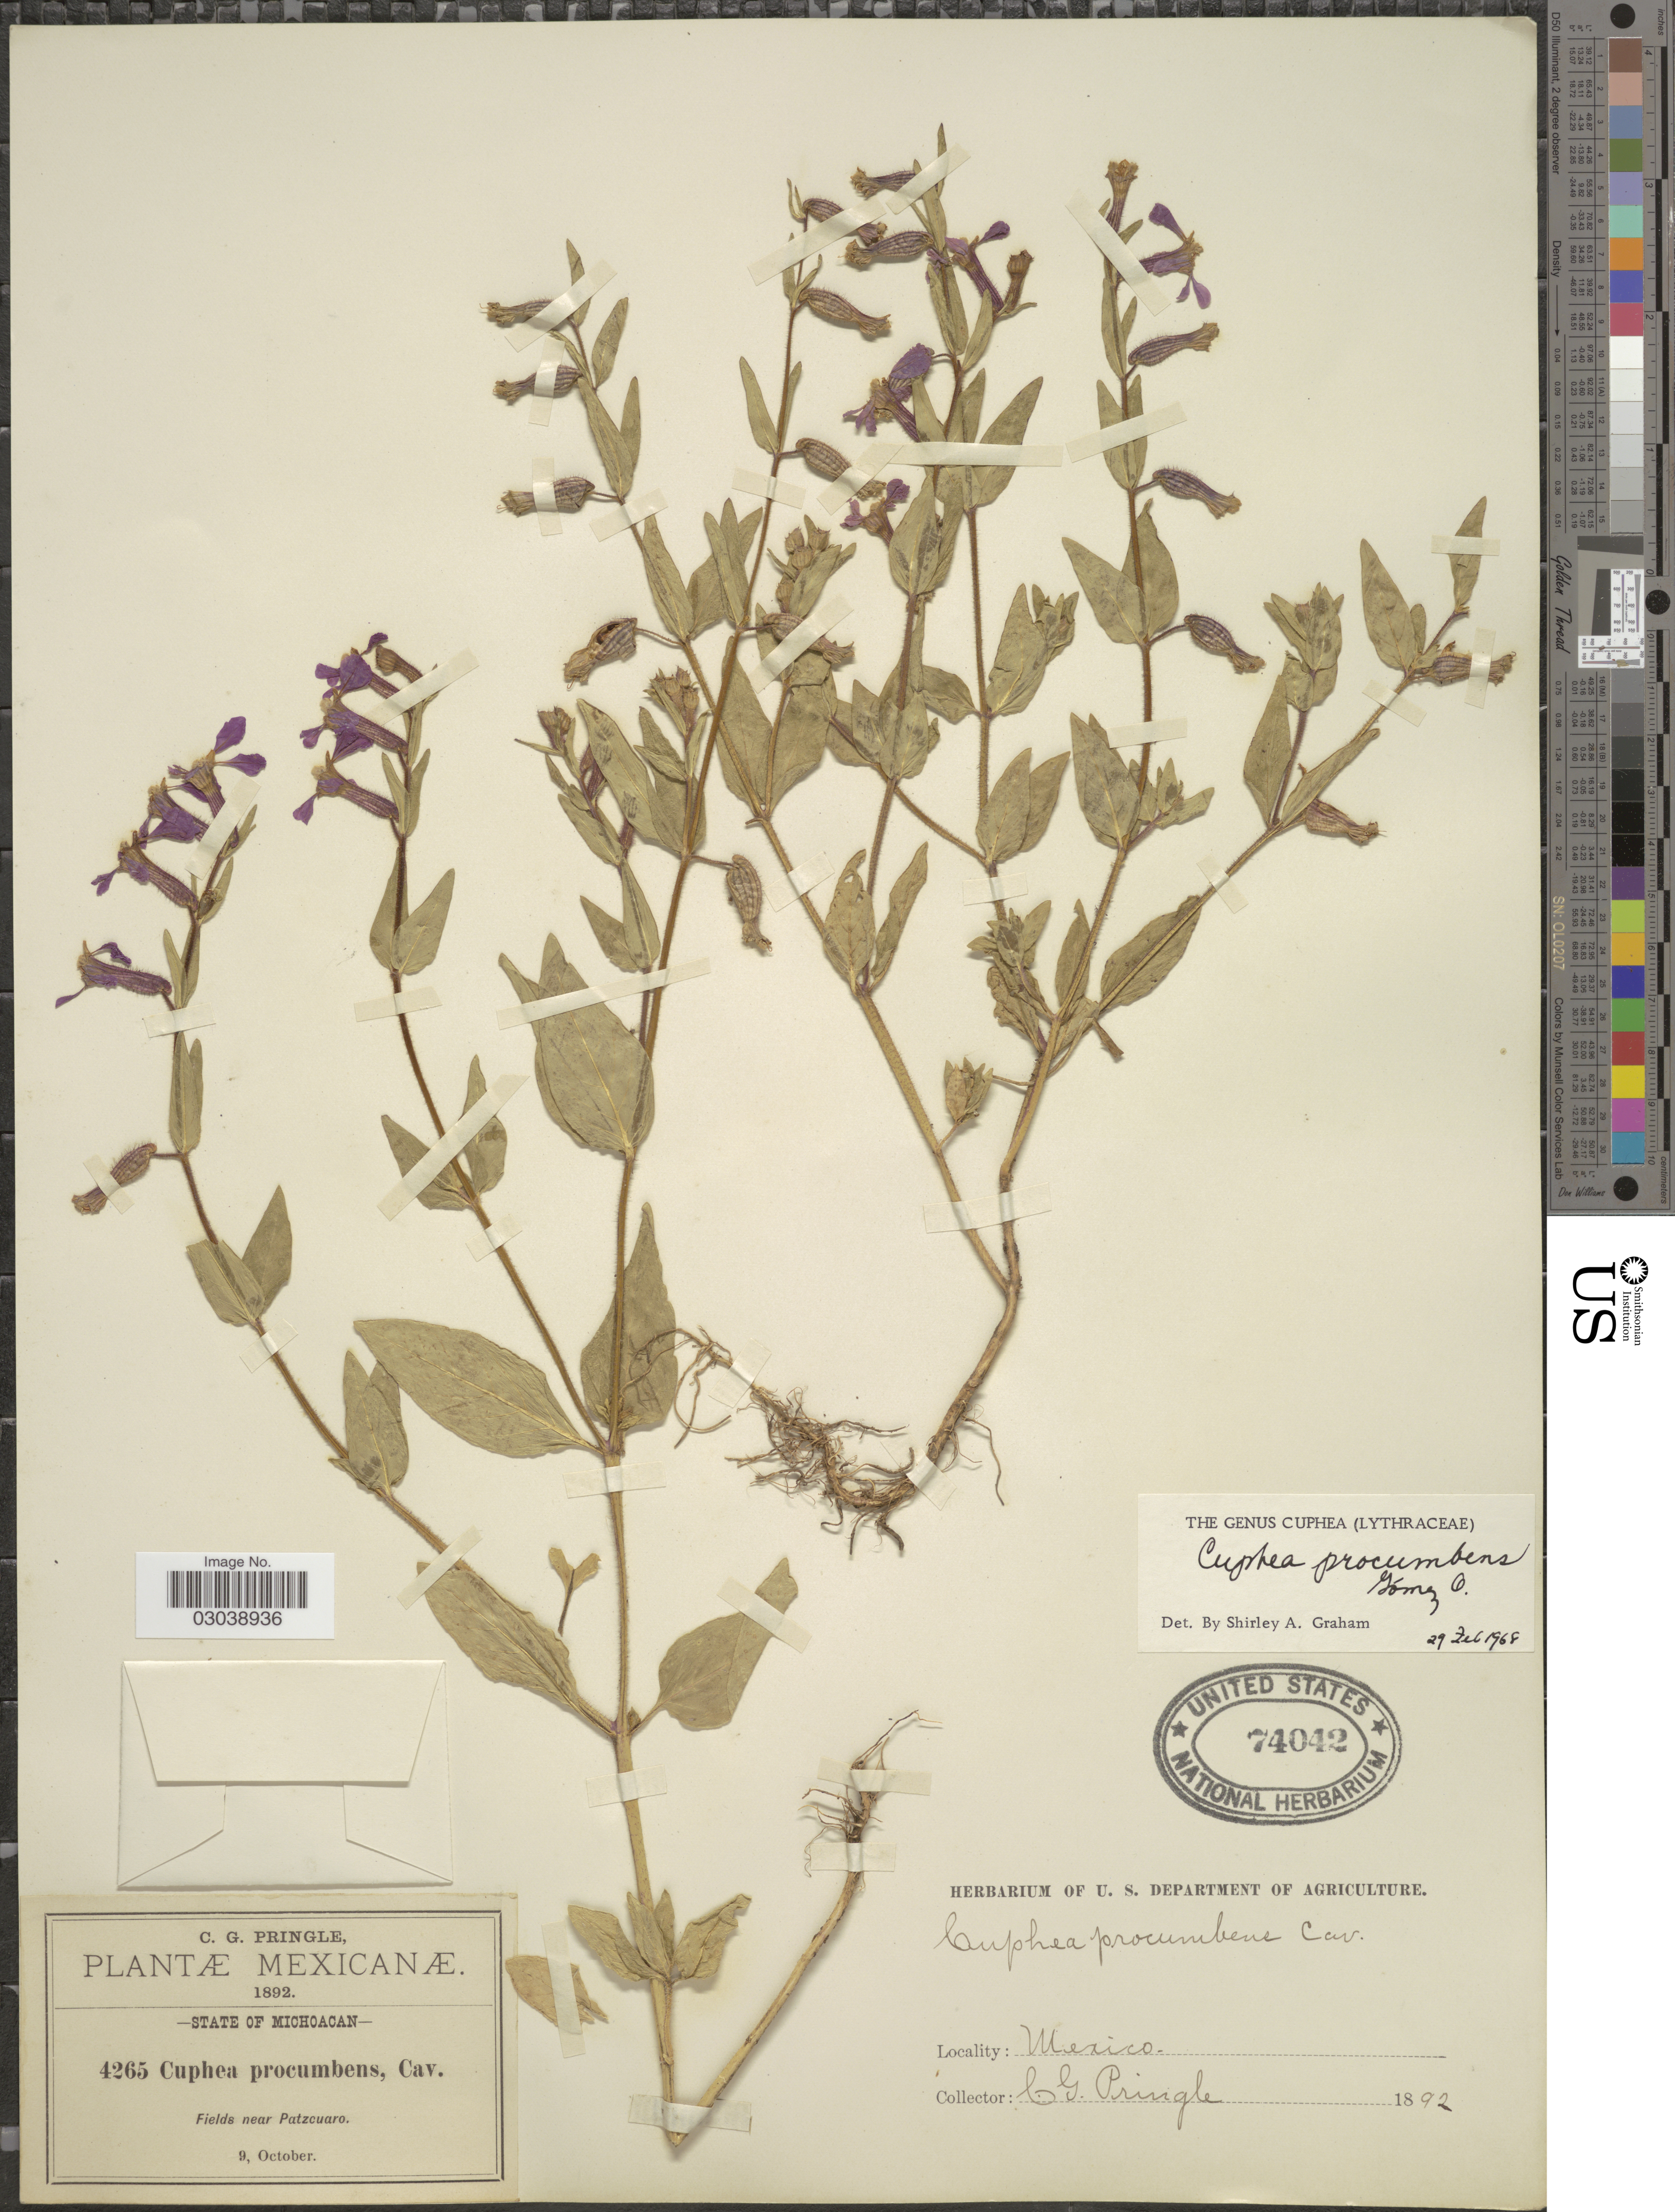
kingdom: Plantae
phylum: Tracheophyta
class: Magnoliopsida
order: Myrtales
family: Lythraceae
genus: Cuphea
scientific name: Cuphea procumbens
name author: L.D. Gómez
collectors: C. G. Pringle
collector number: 4265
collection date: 1892-10-09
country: Mexico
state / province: Michoacán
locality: Fields near Patzcuaro.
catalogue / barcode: US 74042